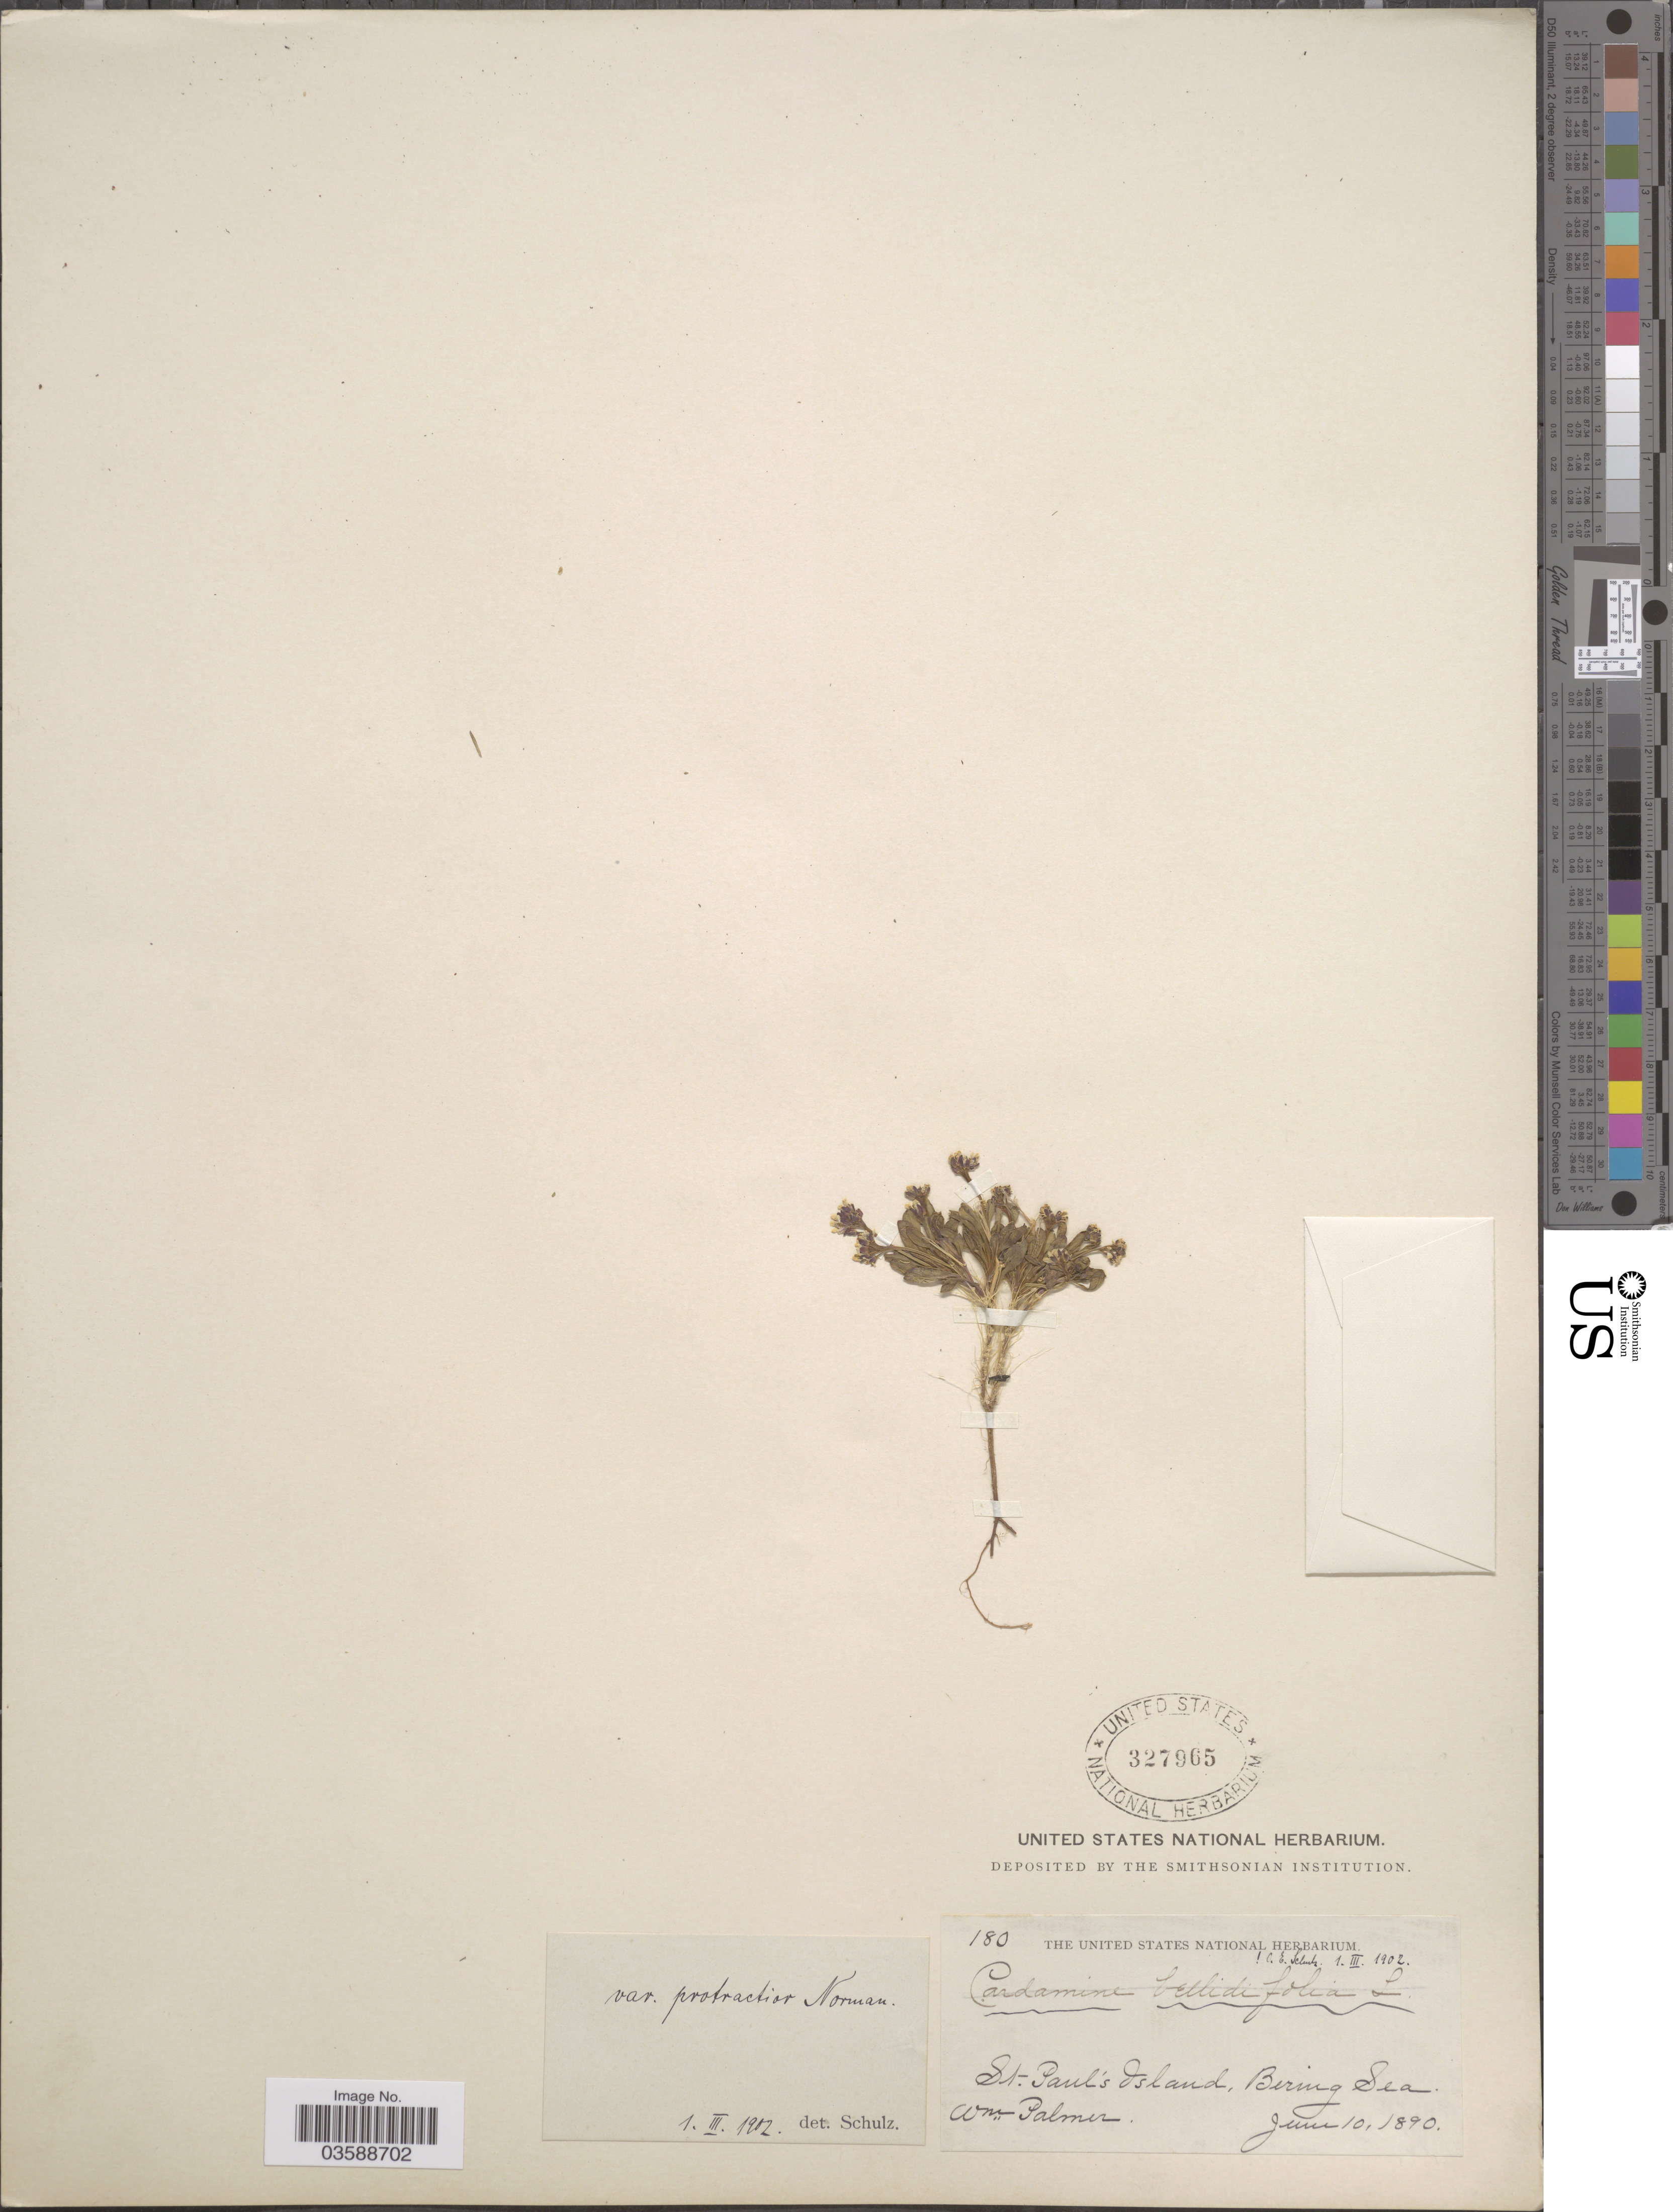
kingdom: Plantae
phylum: Tracheophyta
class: Magnoliopsida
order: Brassicales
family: Brassicaceae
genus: Cardamine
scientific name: Cardamine bellidifolia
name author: L.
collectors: W. Palmer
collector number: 180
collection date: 1890-06-10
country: United States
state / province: Alaska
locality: St. Paul's Island, Bering Sea.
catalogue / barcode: US 327965